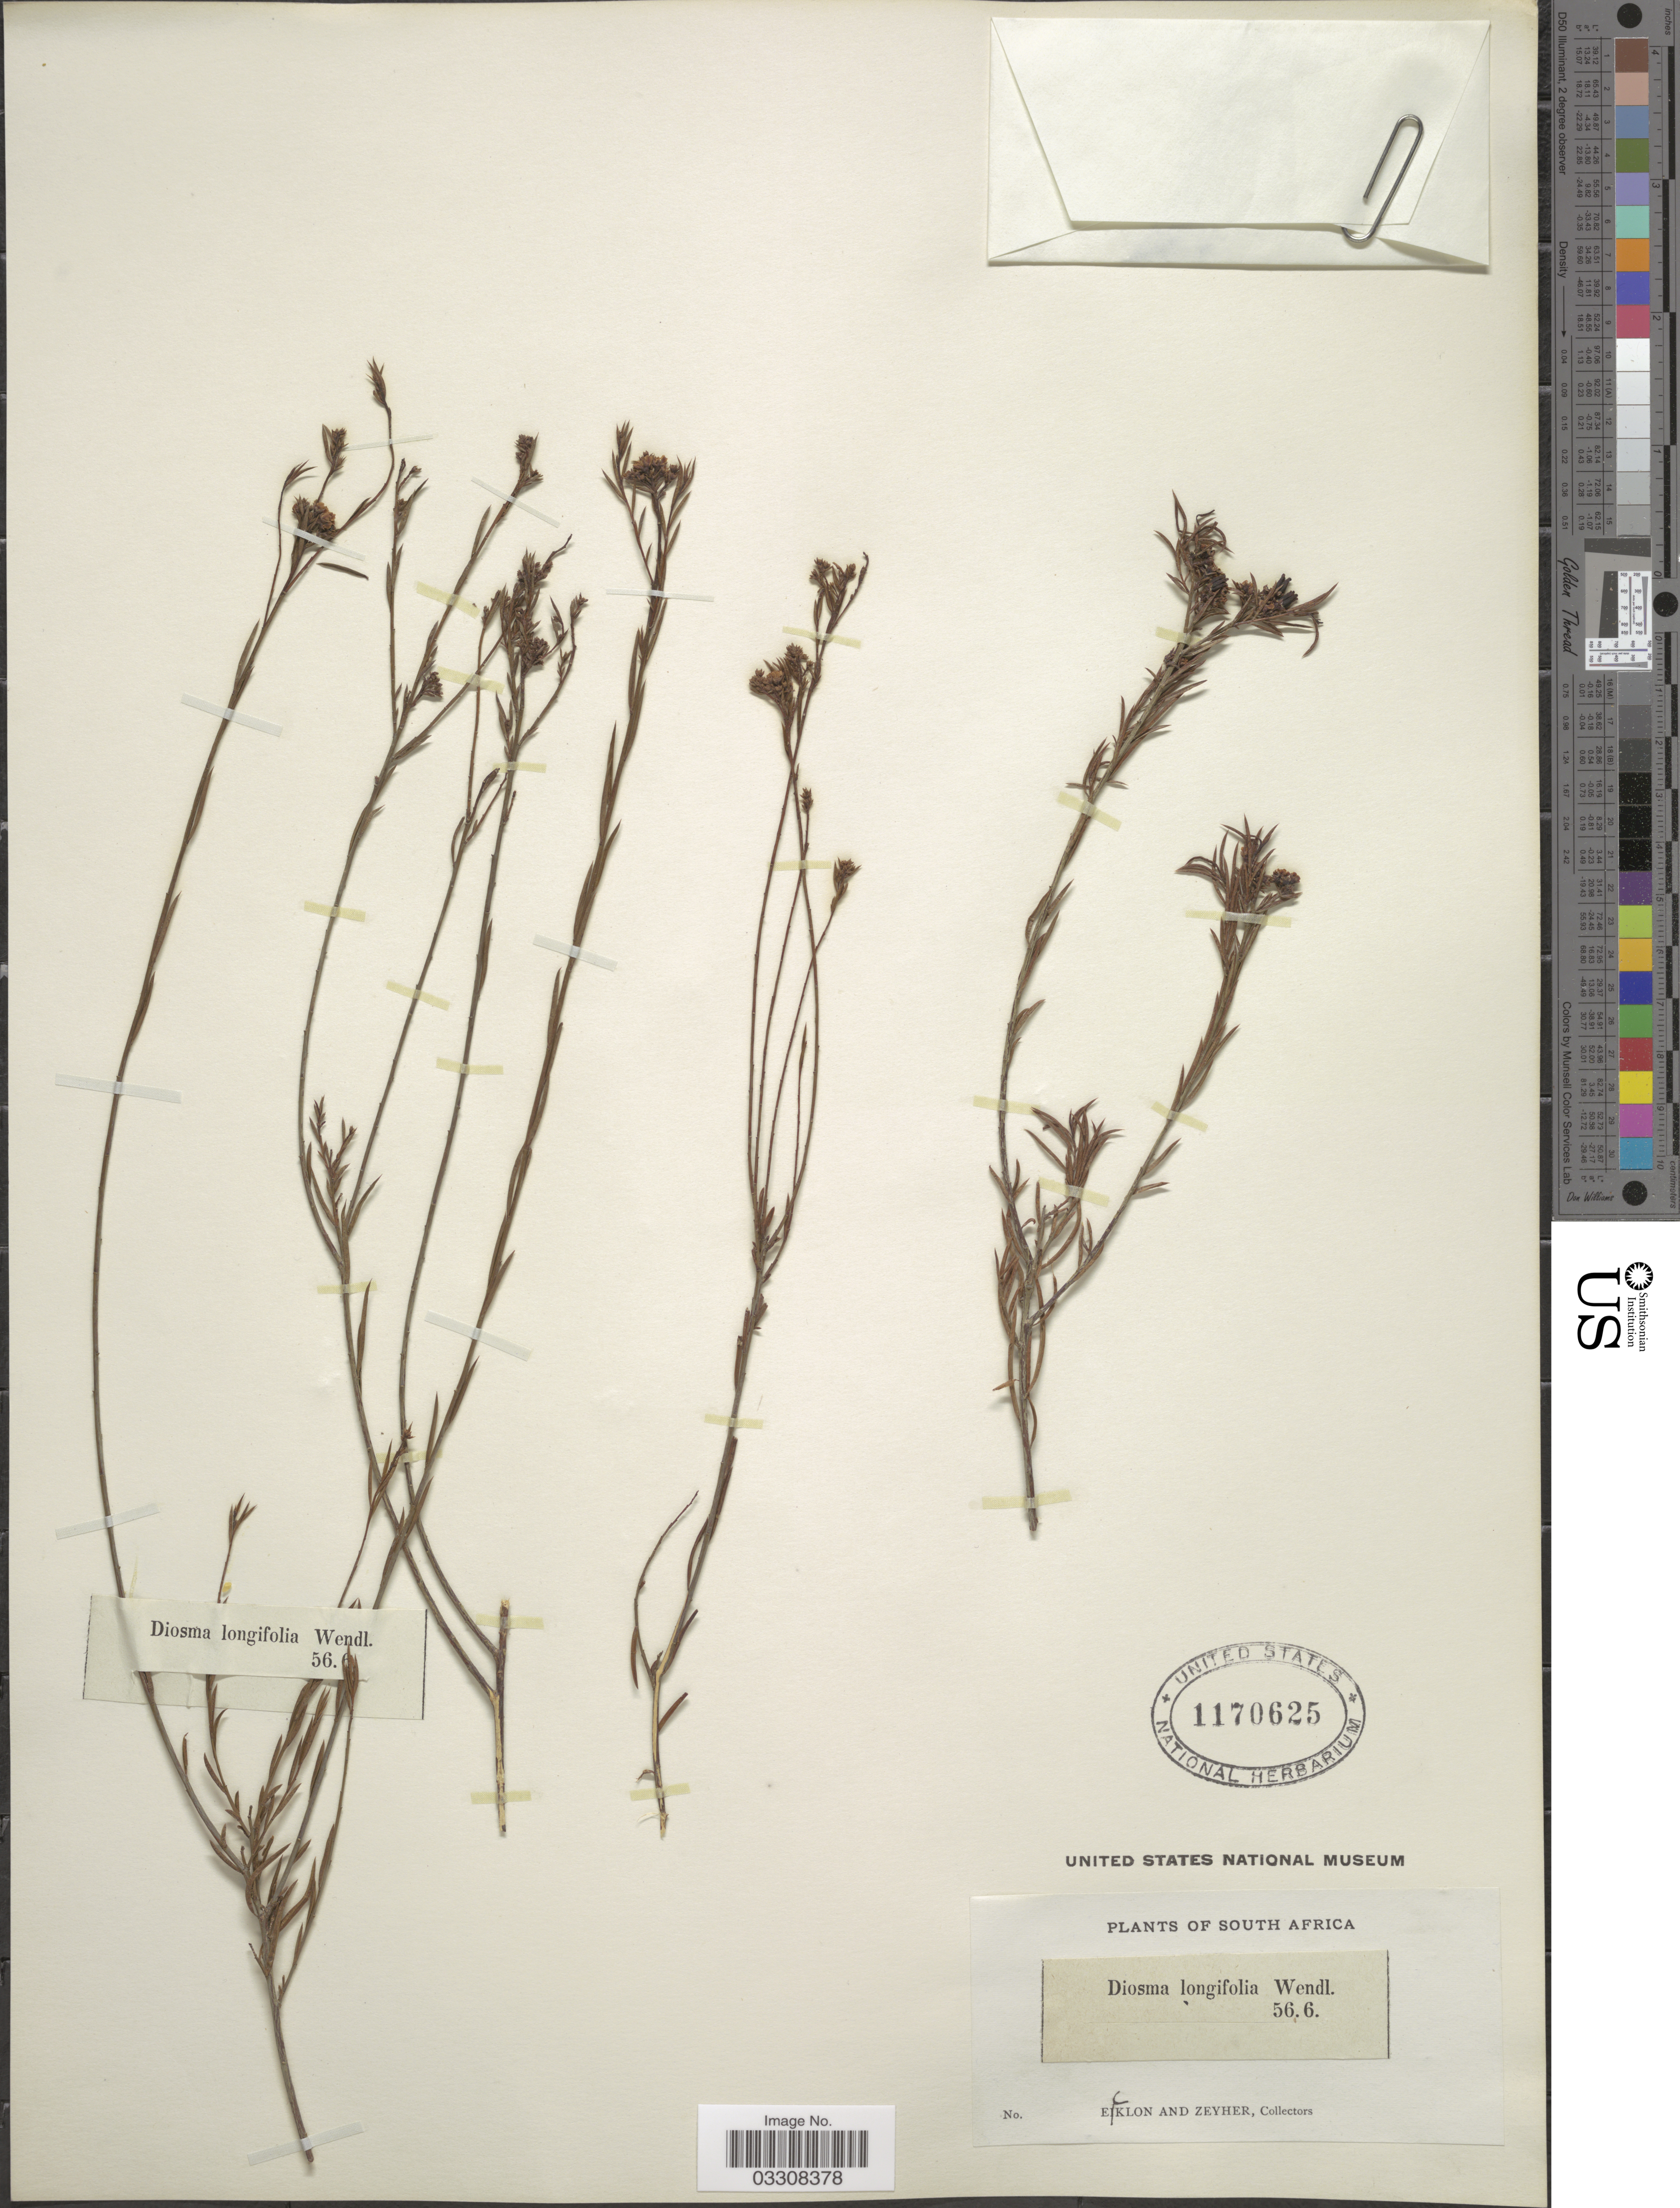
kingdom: Plantae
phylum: Tracheophyta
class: Magnoliopsida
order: Sapindales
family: Rutaceae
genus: Diosma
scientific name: Diosma longifolia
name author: J.C. Wendl.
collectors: -. Ecklon & -. Zeyher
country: South Africa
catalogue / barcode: US 1170625